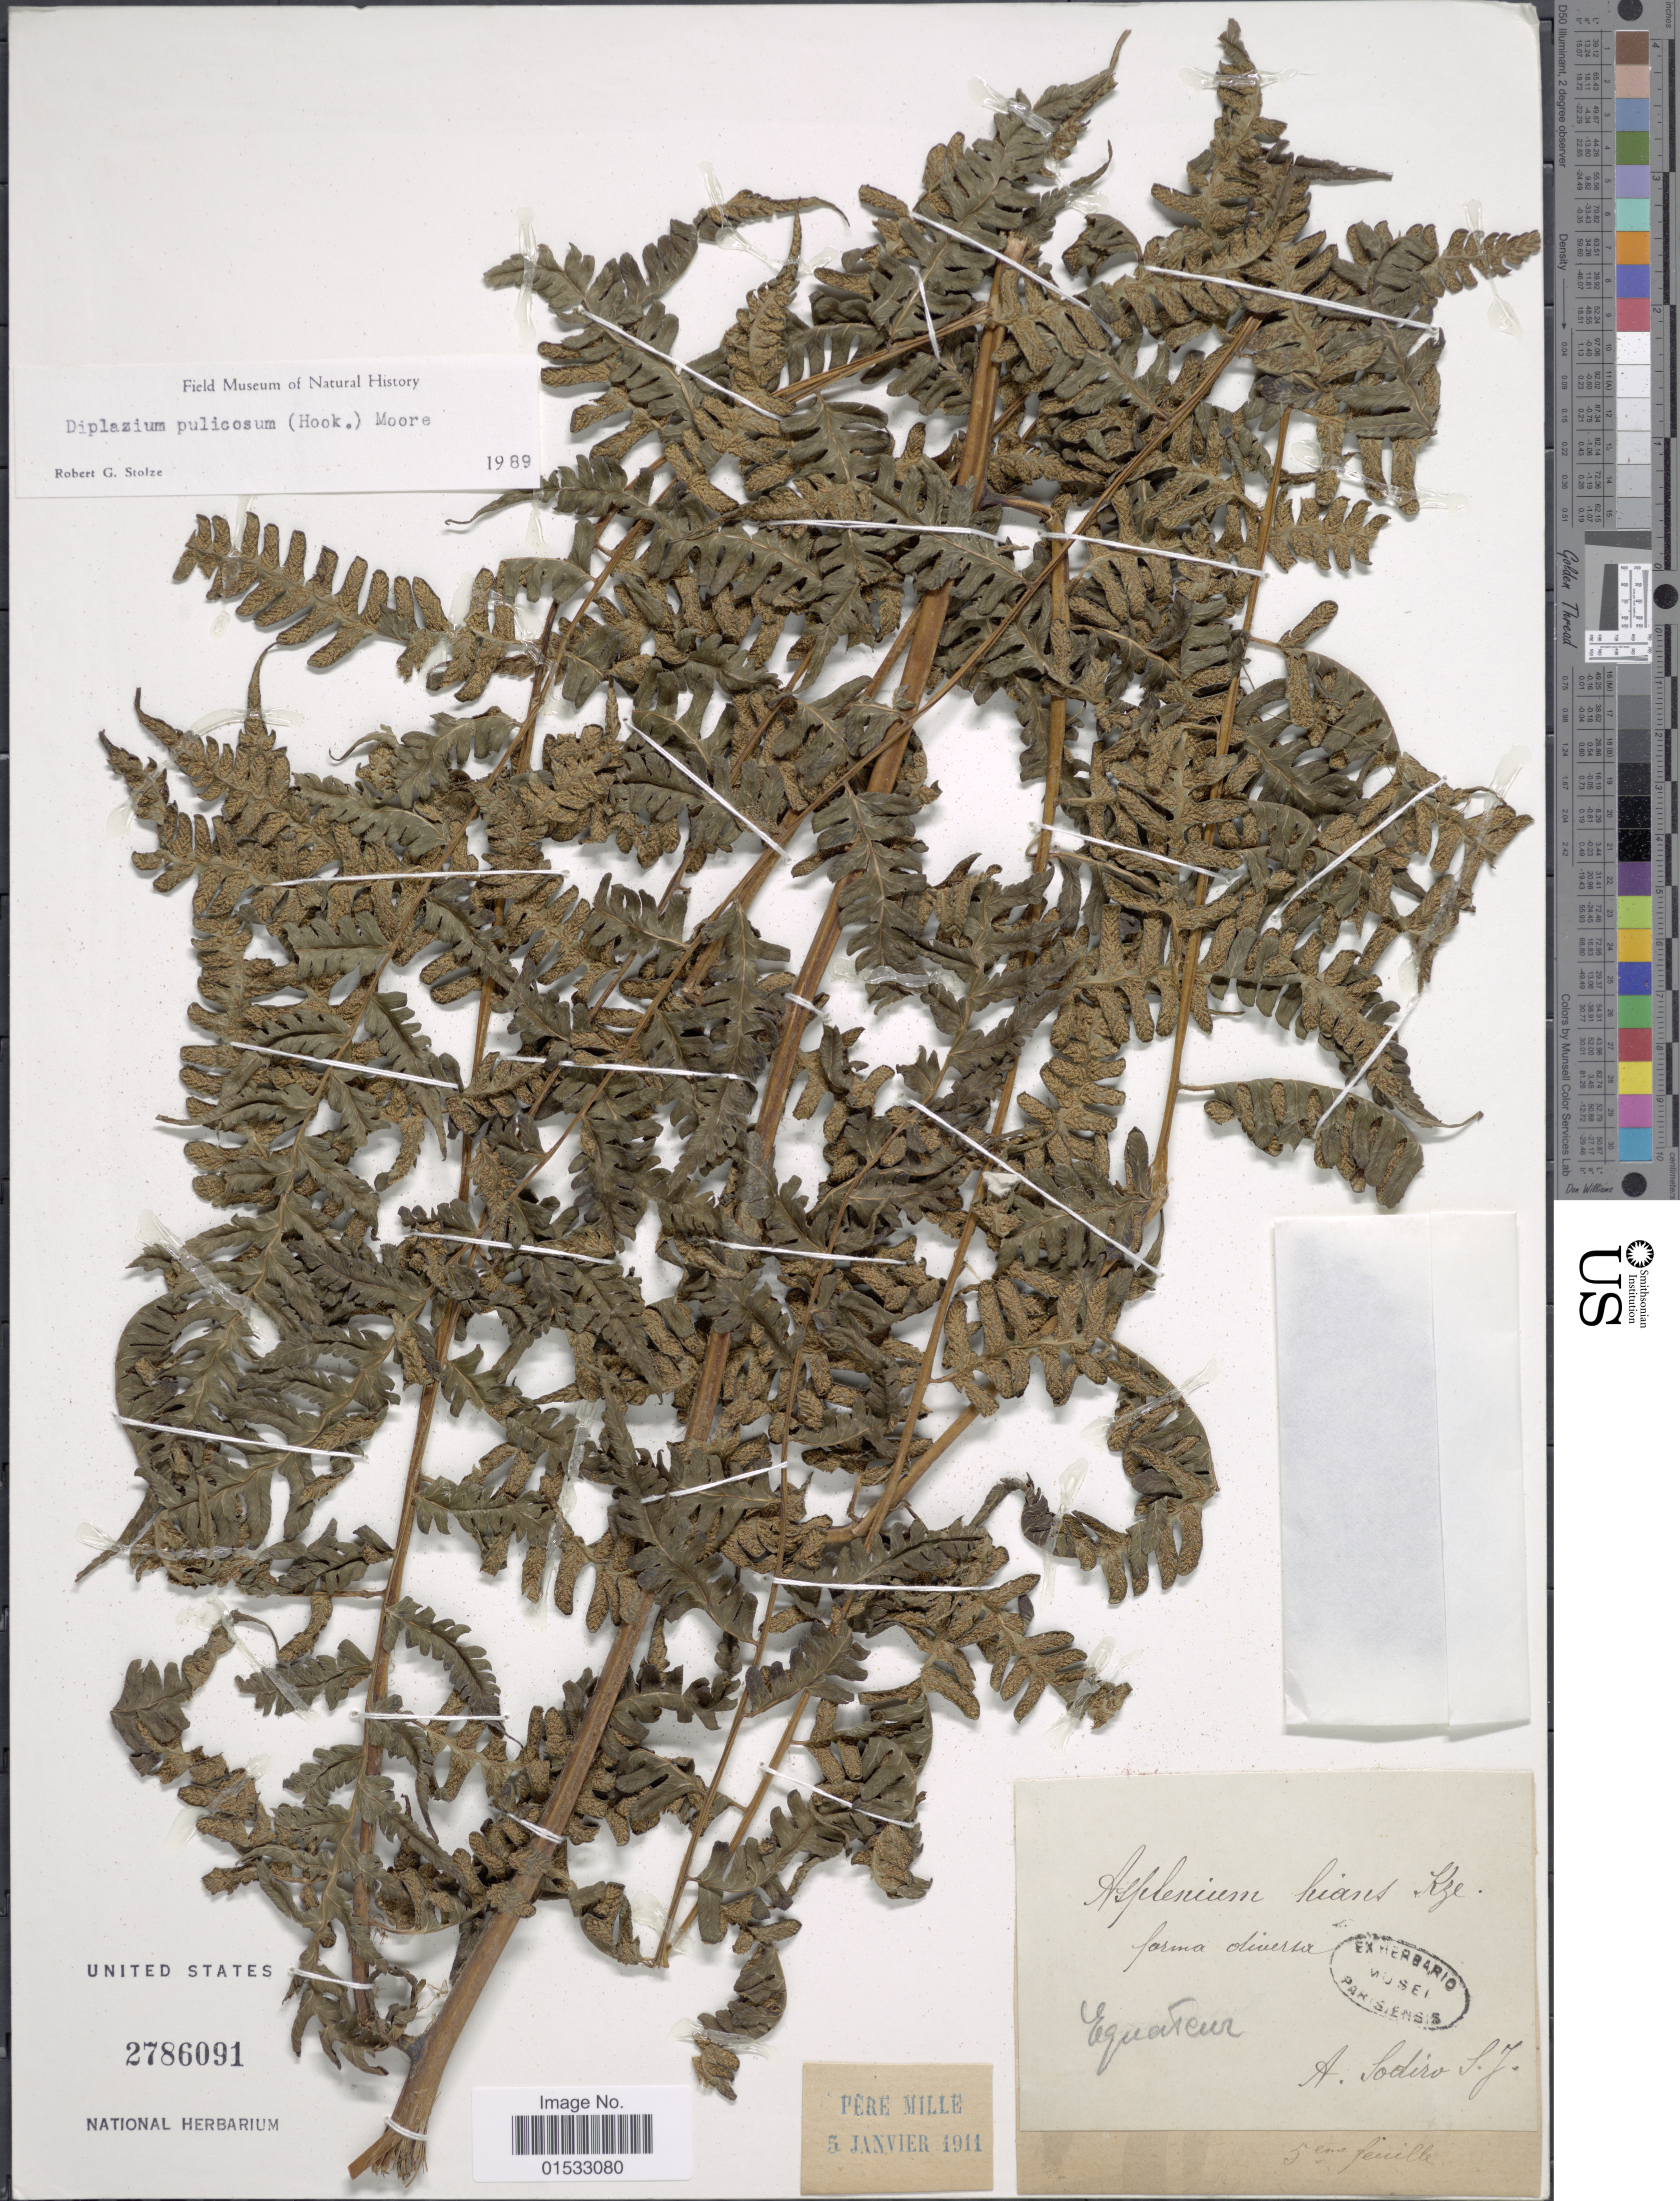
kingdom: Plantae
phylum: Tracheophyta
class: Polypodiopsida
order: Polypodiales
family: Athyriaceae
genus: Diplazium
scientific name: Diplazium pulicosum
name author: (Hook.) T. Moore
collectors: A. Sodiro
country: Ecuador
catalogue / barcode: US 2786091